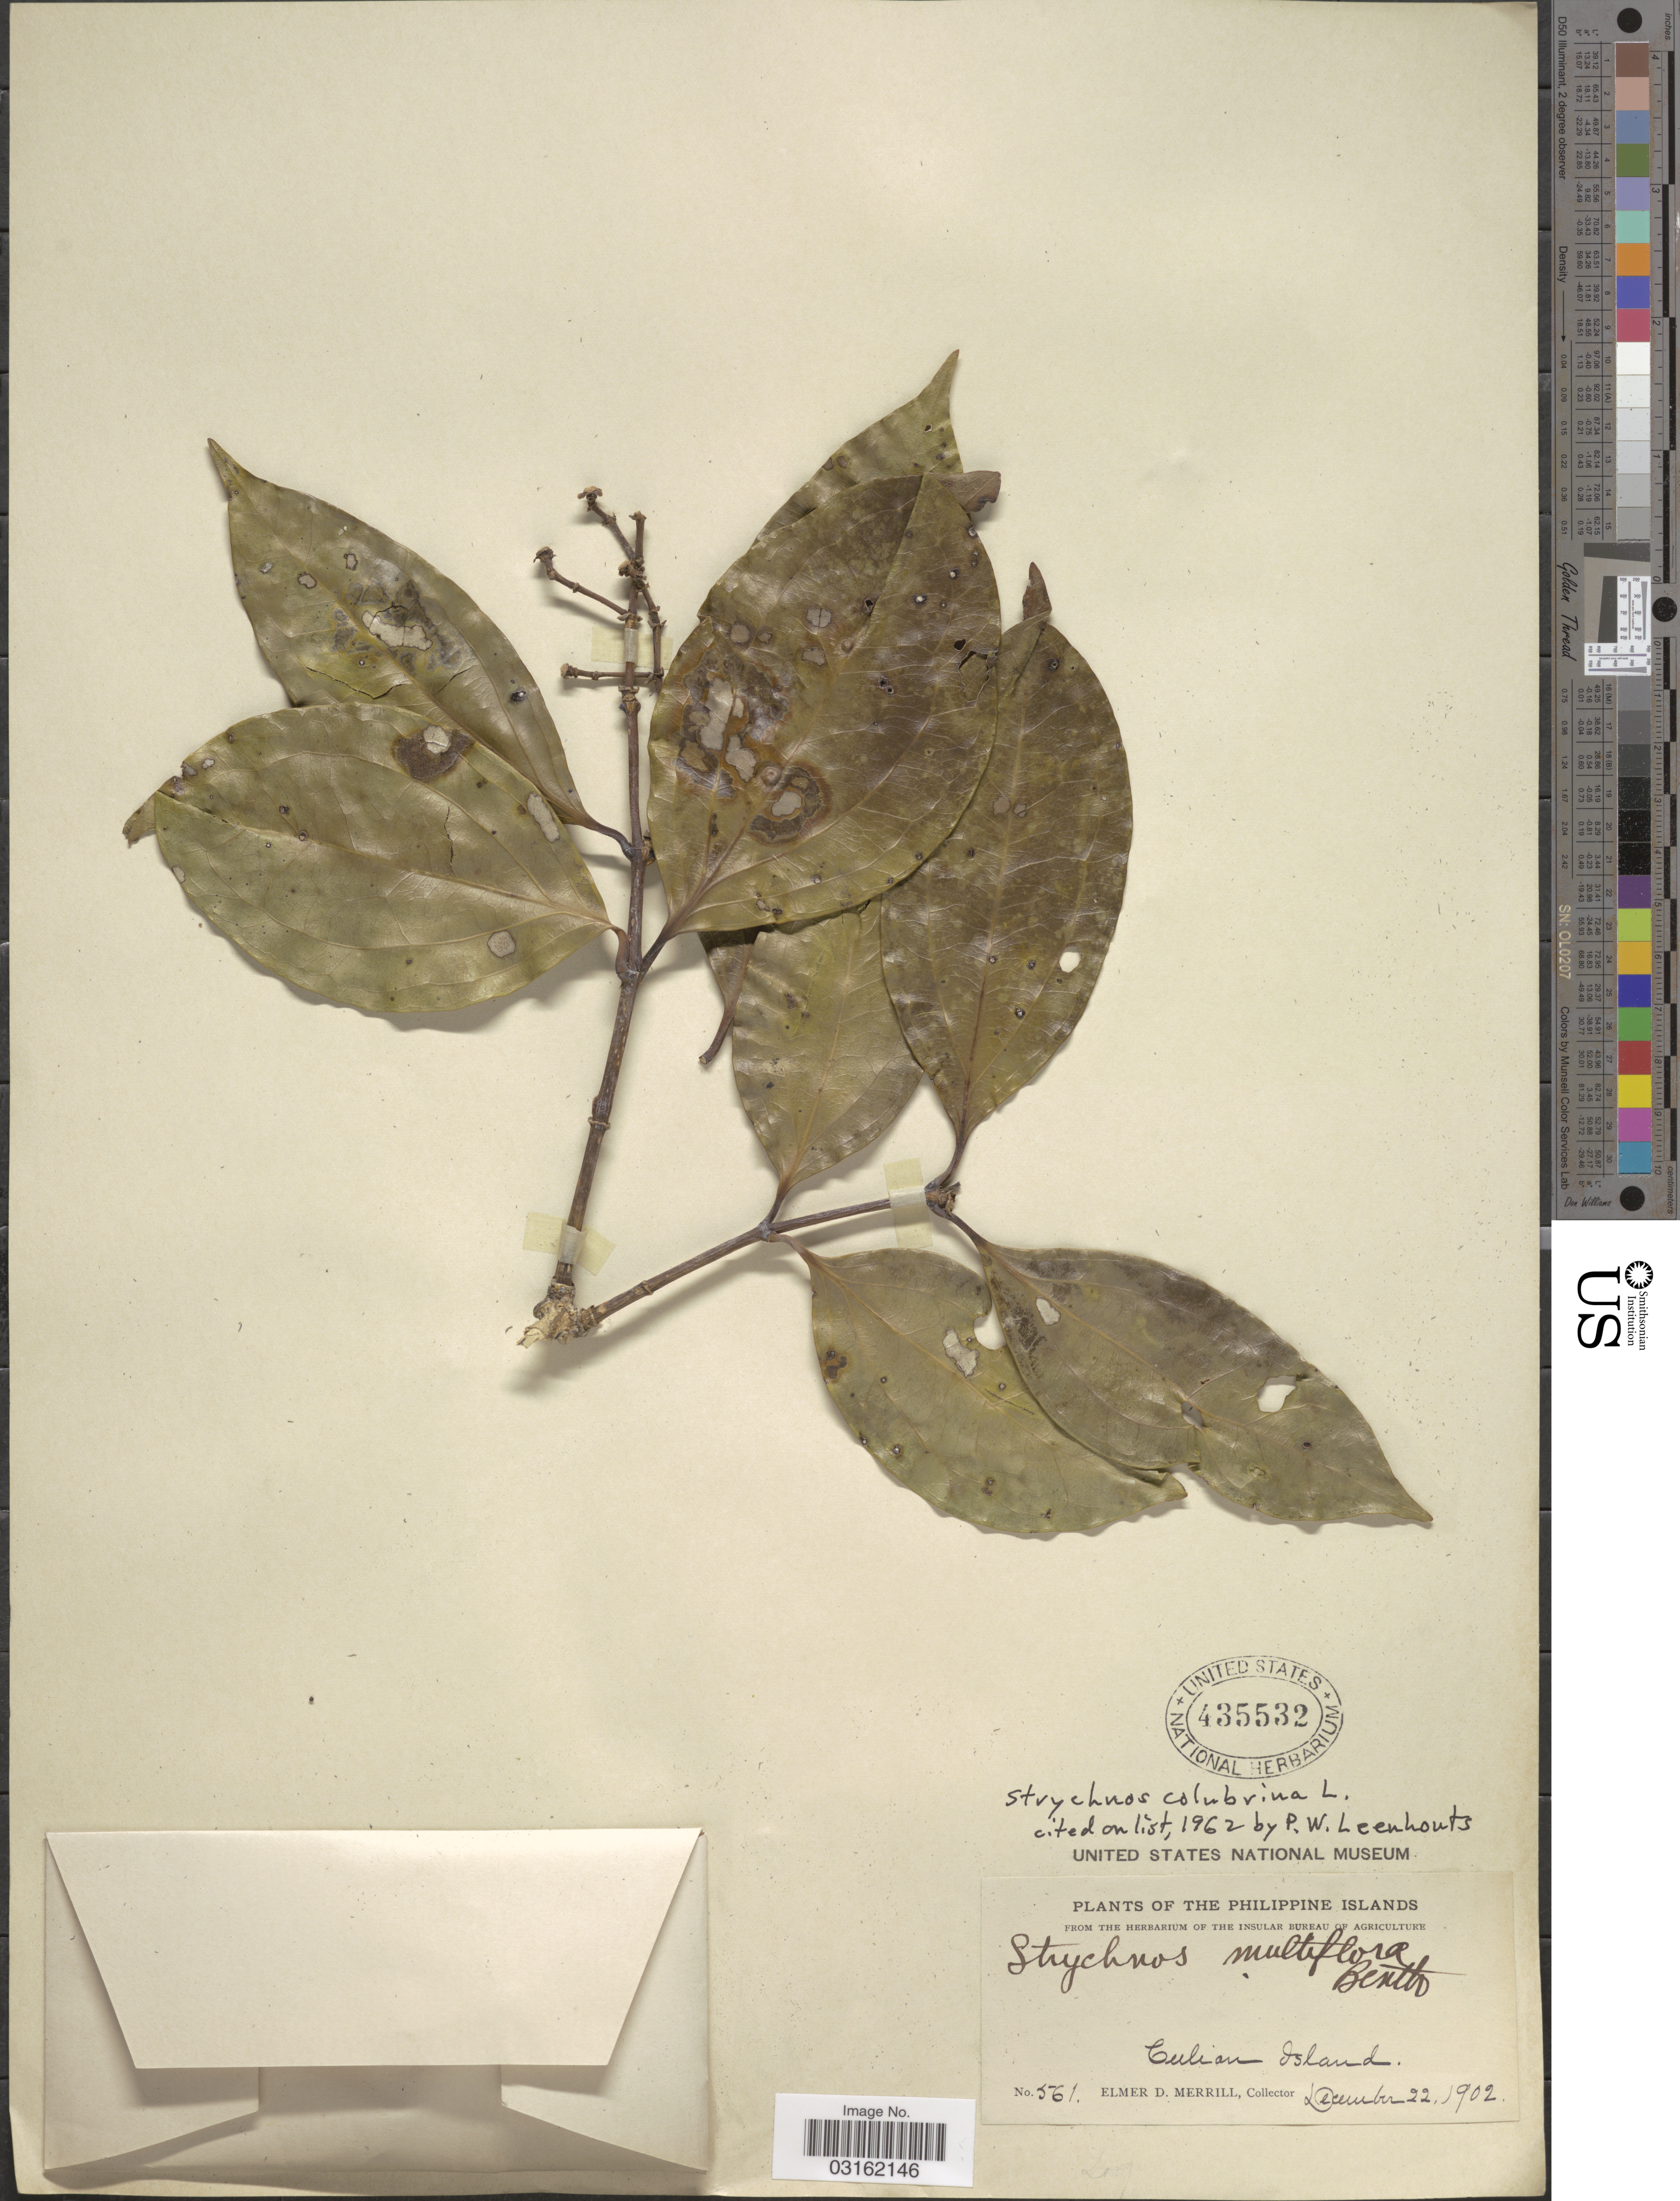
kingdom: Plantae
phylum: Tracheophyta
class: Magnoliopsida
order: Gentianales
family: Loganiaceae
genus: Strychnos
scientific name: Strychnos colubrina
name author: L.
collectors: E. D. Merrill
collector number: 561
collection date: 1902-12-22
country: Philippines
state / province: Mimaropa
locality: The Philippine Islands, Culion Island.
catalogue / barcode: US 435532